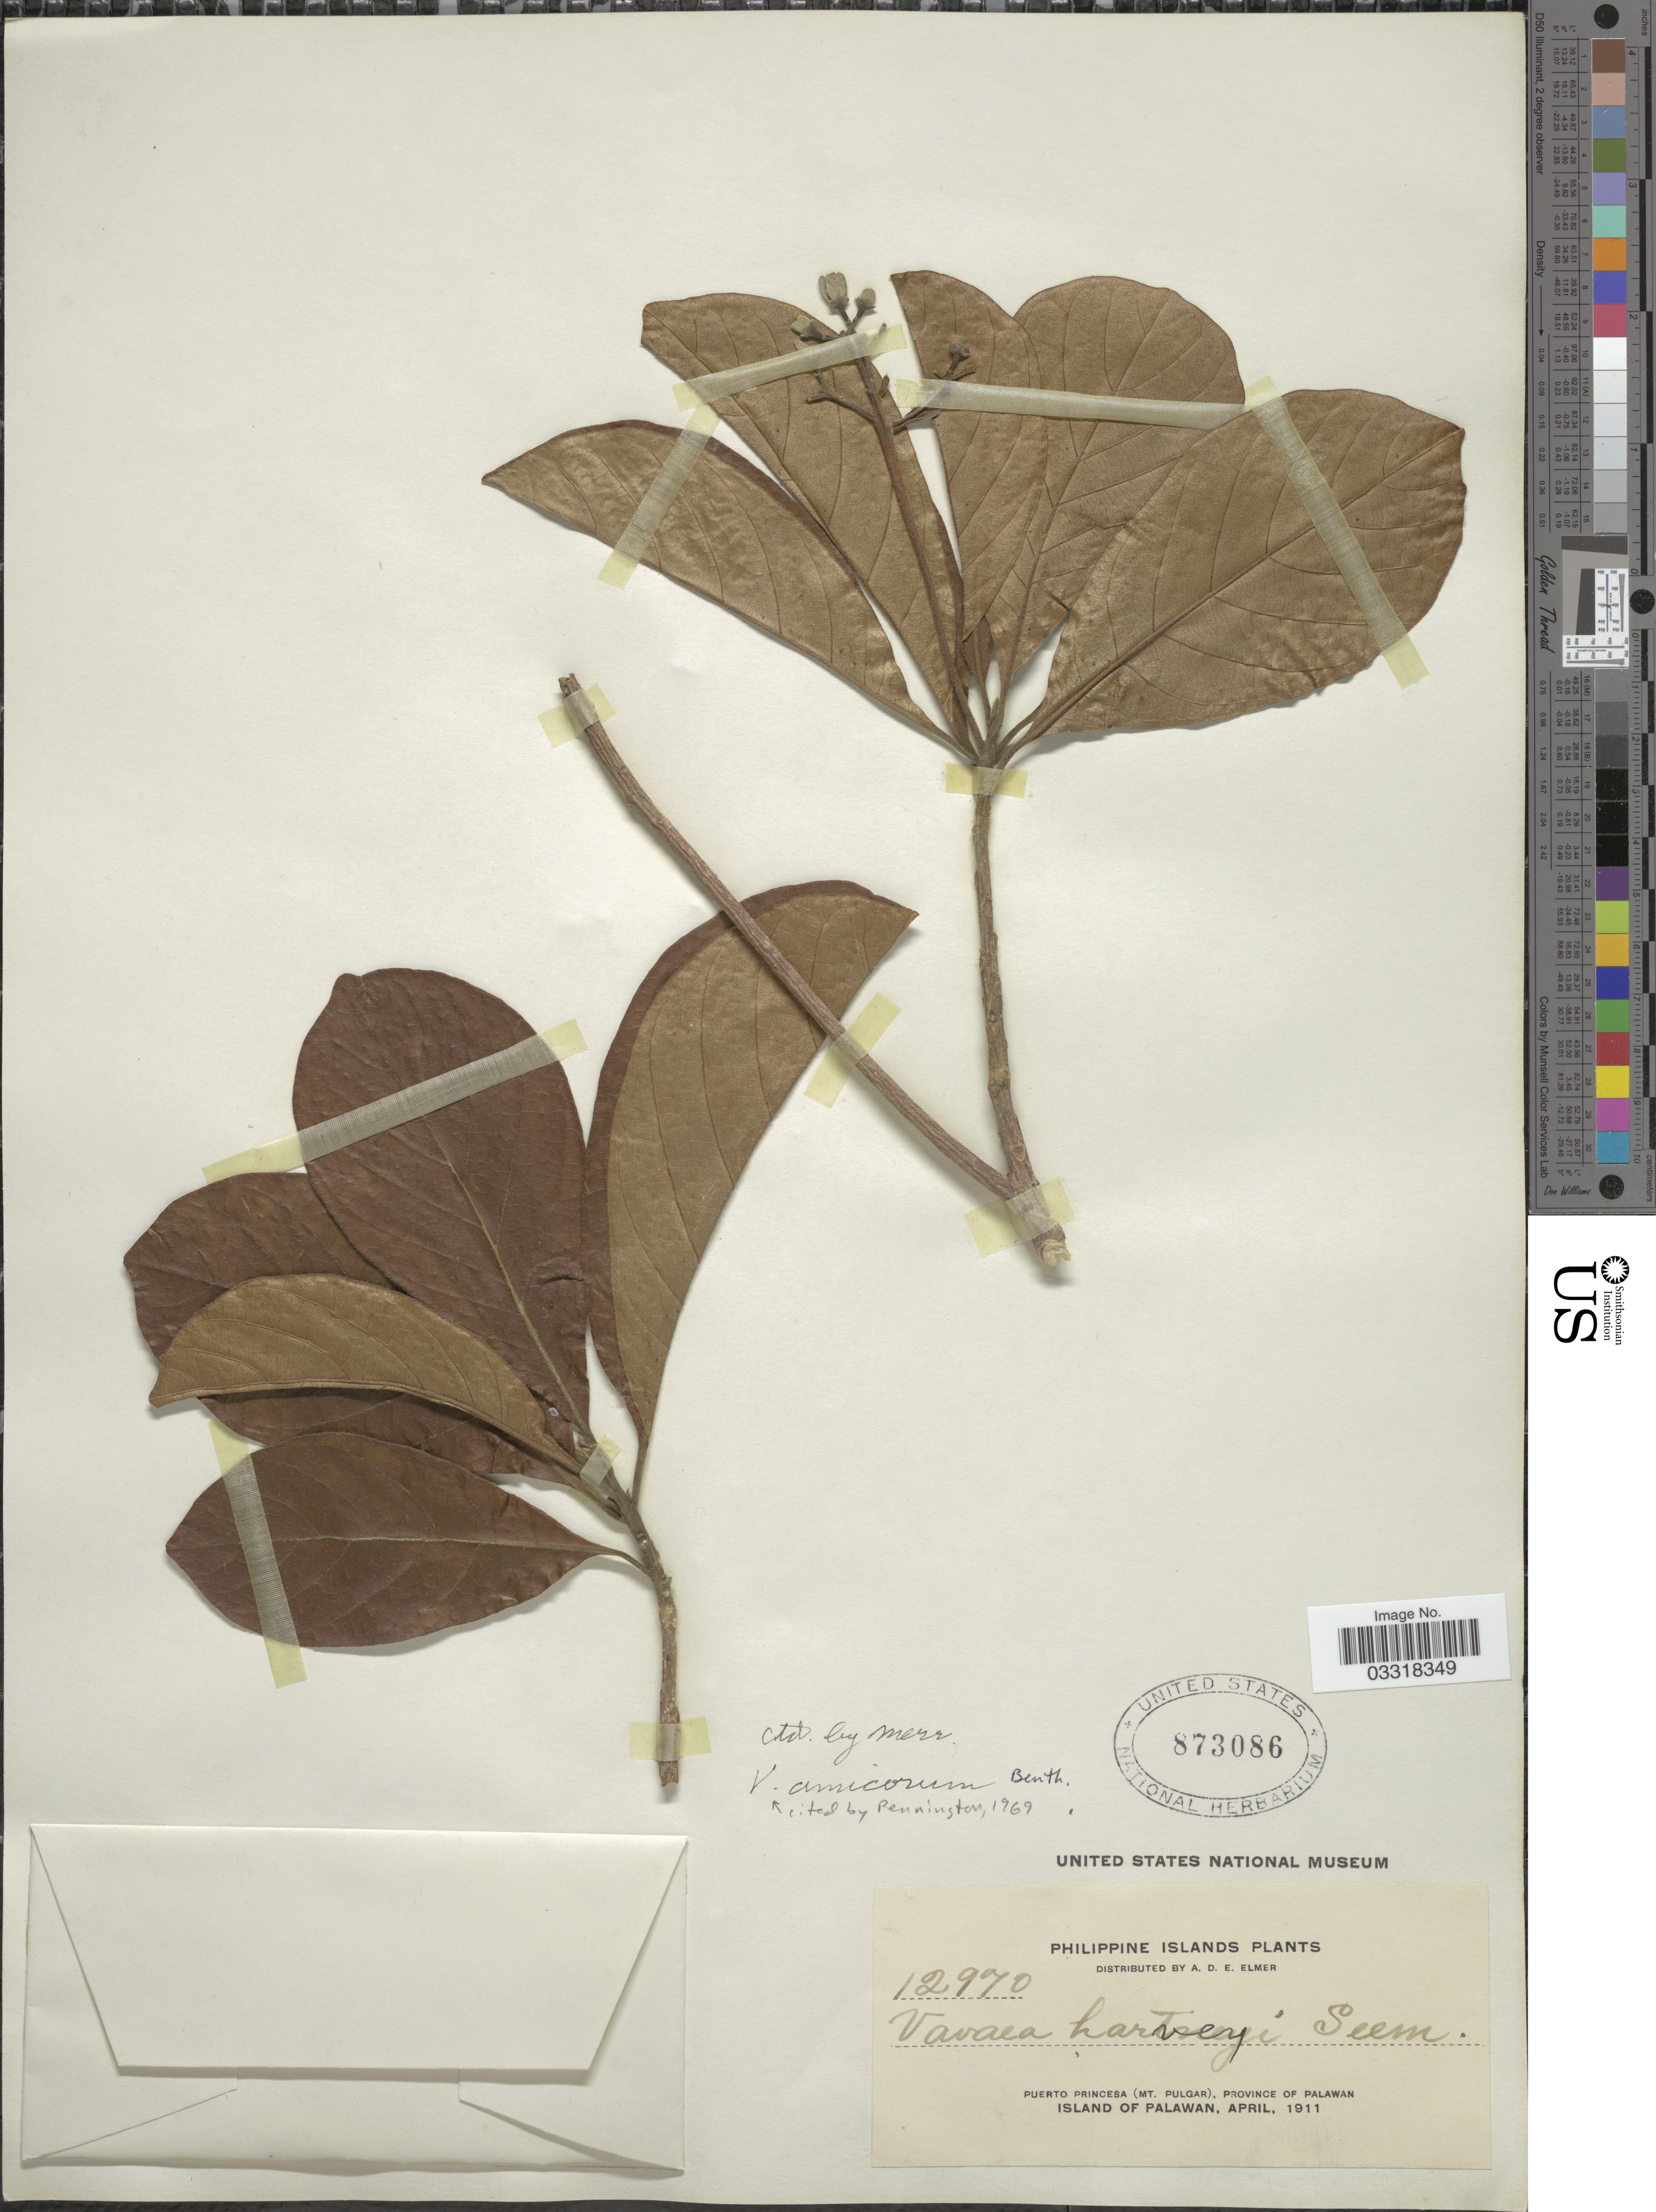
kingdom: Plantae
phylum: Tracheophyta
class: Magnoliopsida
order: Sapindales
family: Meliaceae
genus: Vavaea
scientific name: Vavaea amicorum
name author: Benth.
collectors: A. D. E. Elmer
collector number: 12970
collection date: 1911-04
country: Philippines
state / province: Mimaropa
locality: Philippine Islands. Puerto Princesa (Mt. Pulgar), Province of Palawan. Island of Palawan.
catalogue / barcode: US 873086